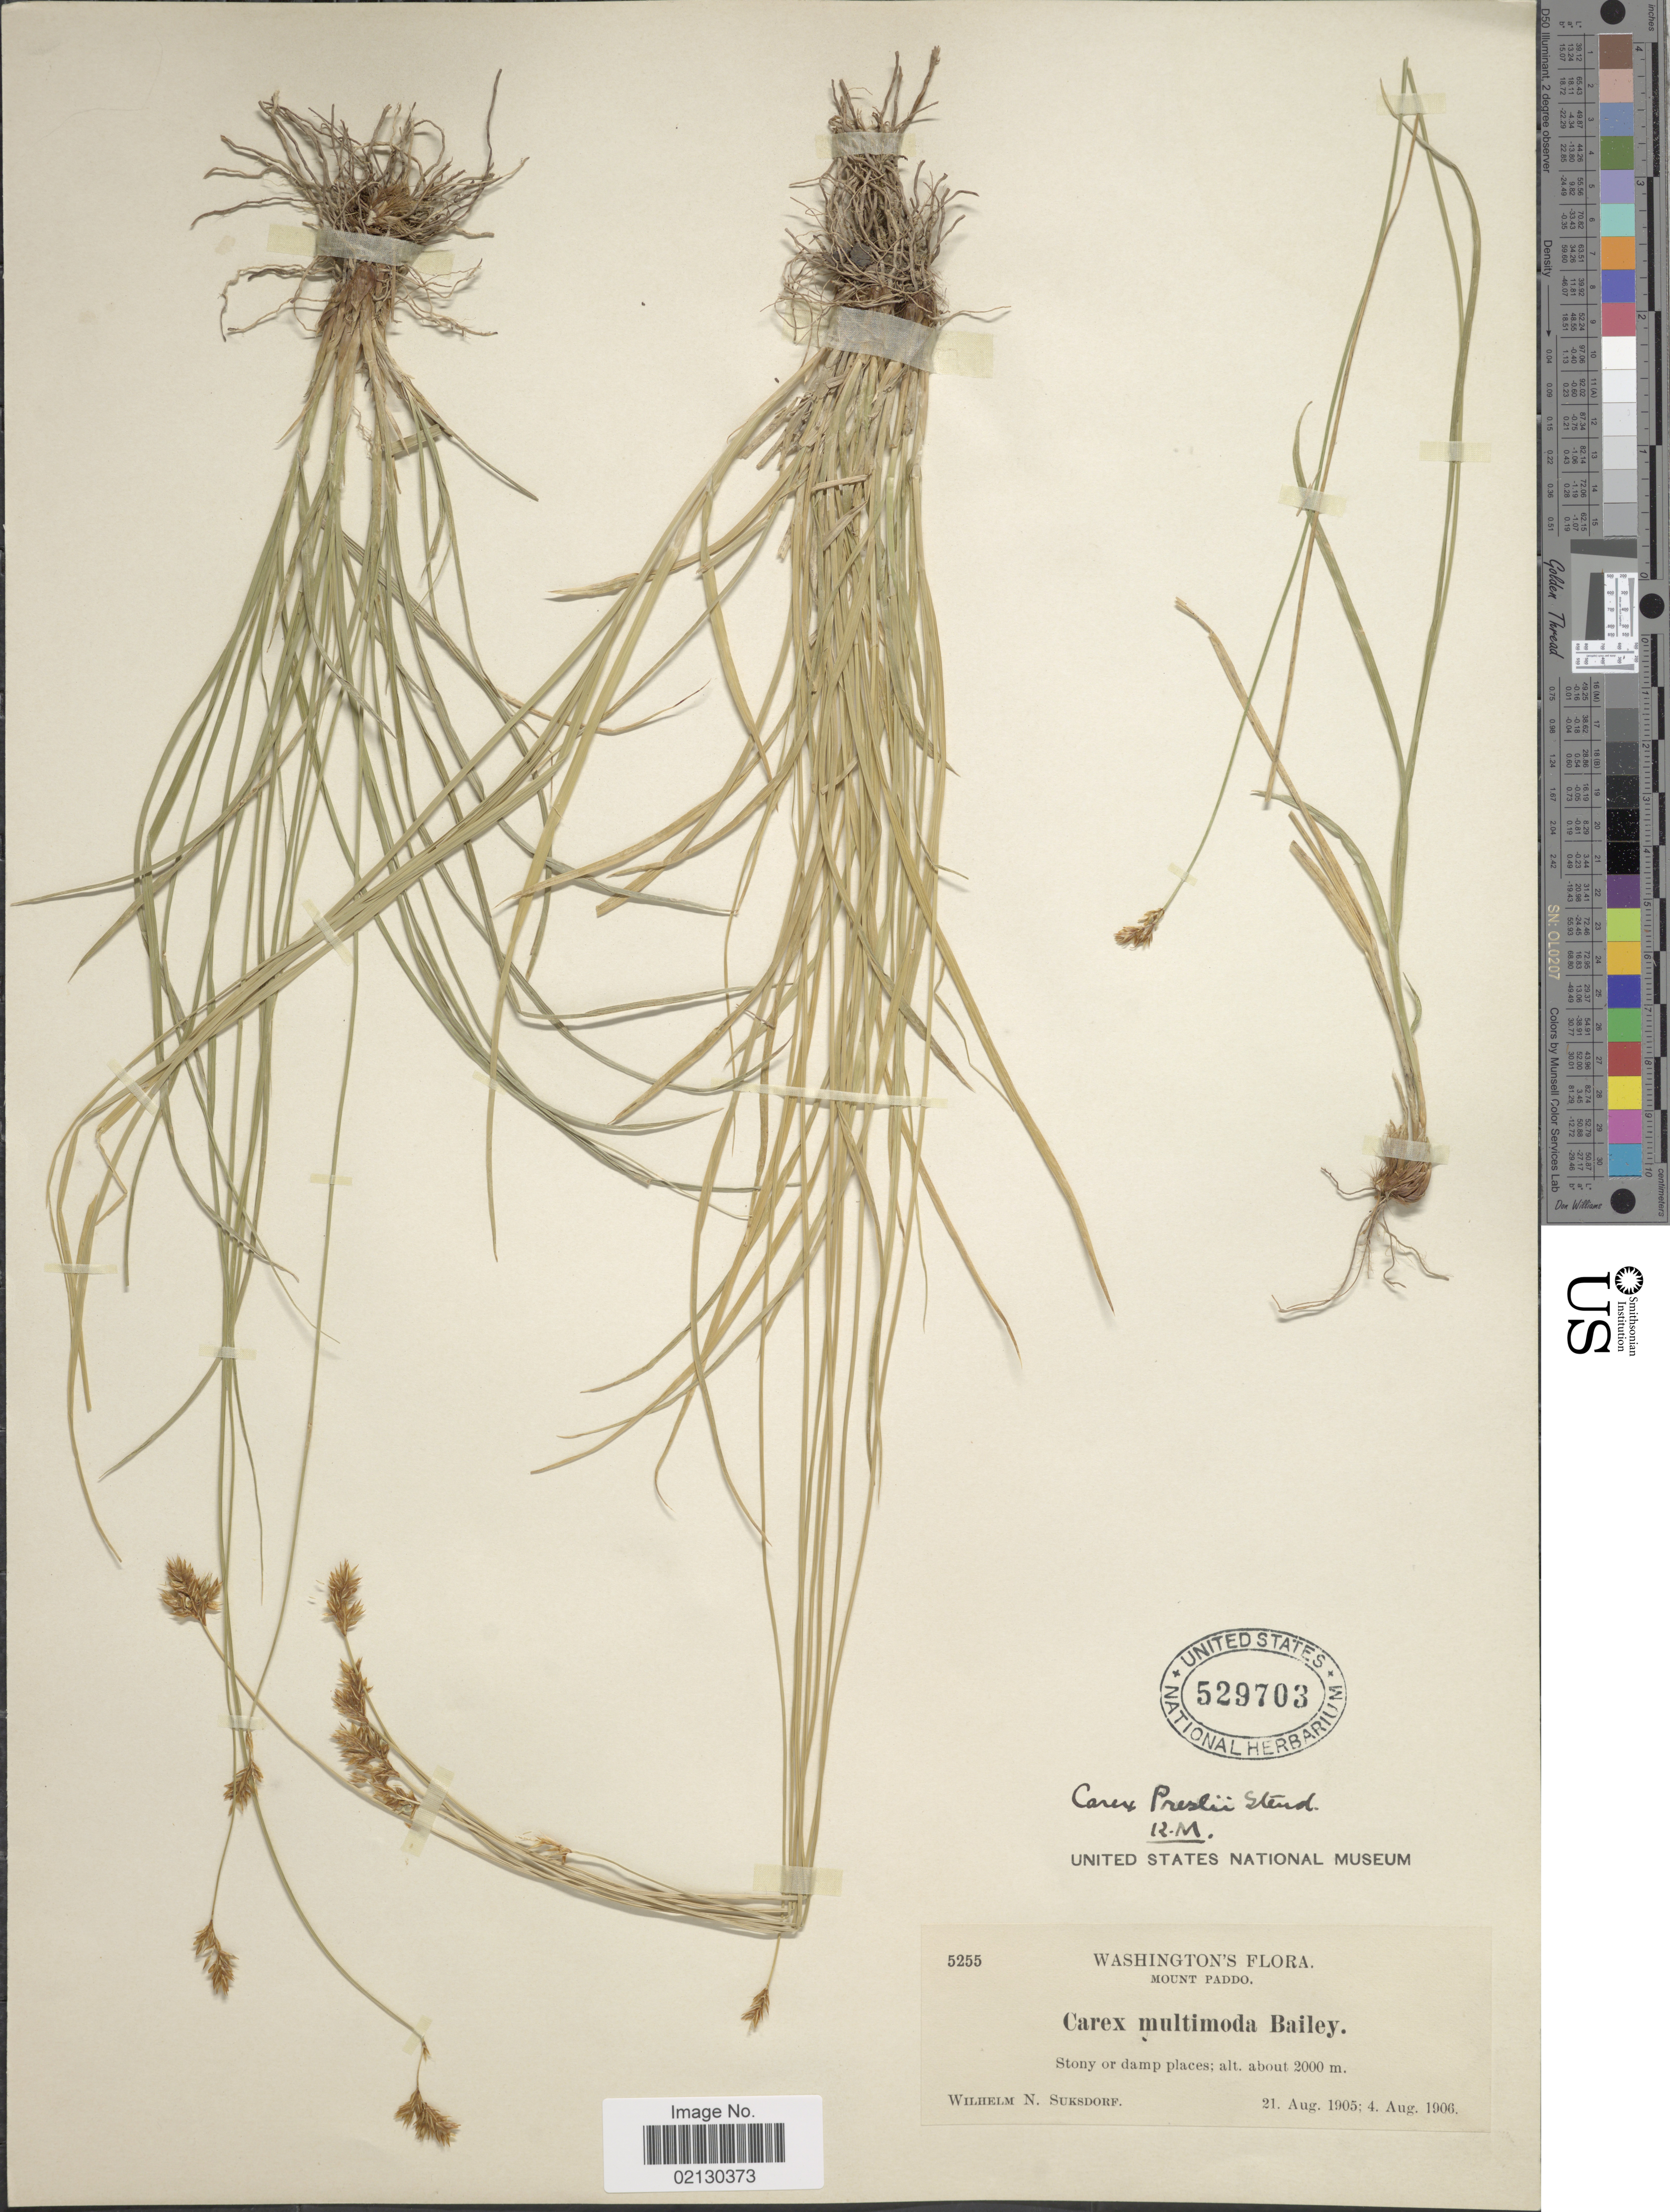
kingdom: Plantae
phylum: Tracheophyta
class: Liliopsida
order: Poales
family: Cyperaceae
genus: Carex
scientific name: Carex preslii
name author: Steud.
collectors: W. N. Suksdorf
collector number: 5255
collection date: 1905-08-21/1906-08-04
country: United States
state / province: Washington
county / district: Skamania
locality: Mount Paddo. Stony or damp places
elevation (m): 2000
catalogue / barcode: US 529703